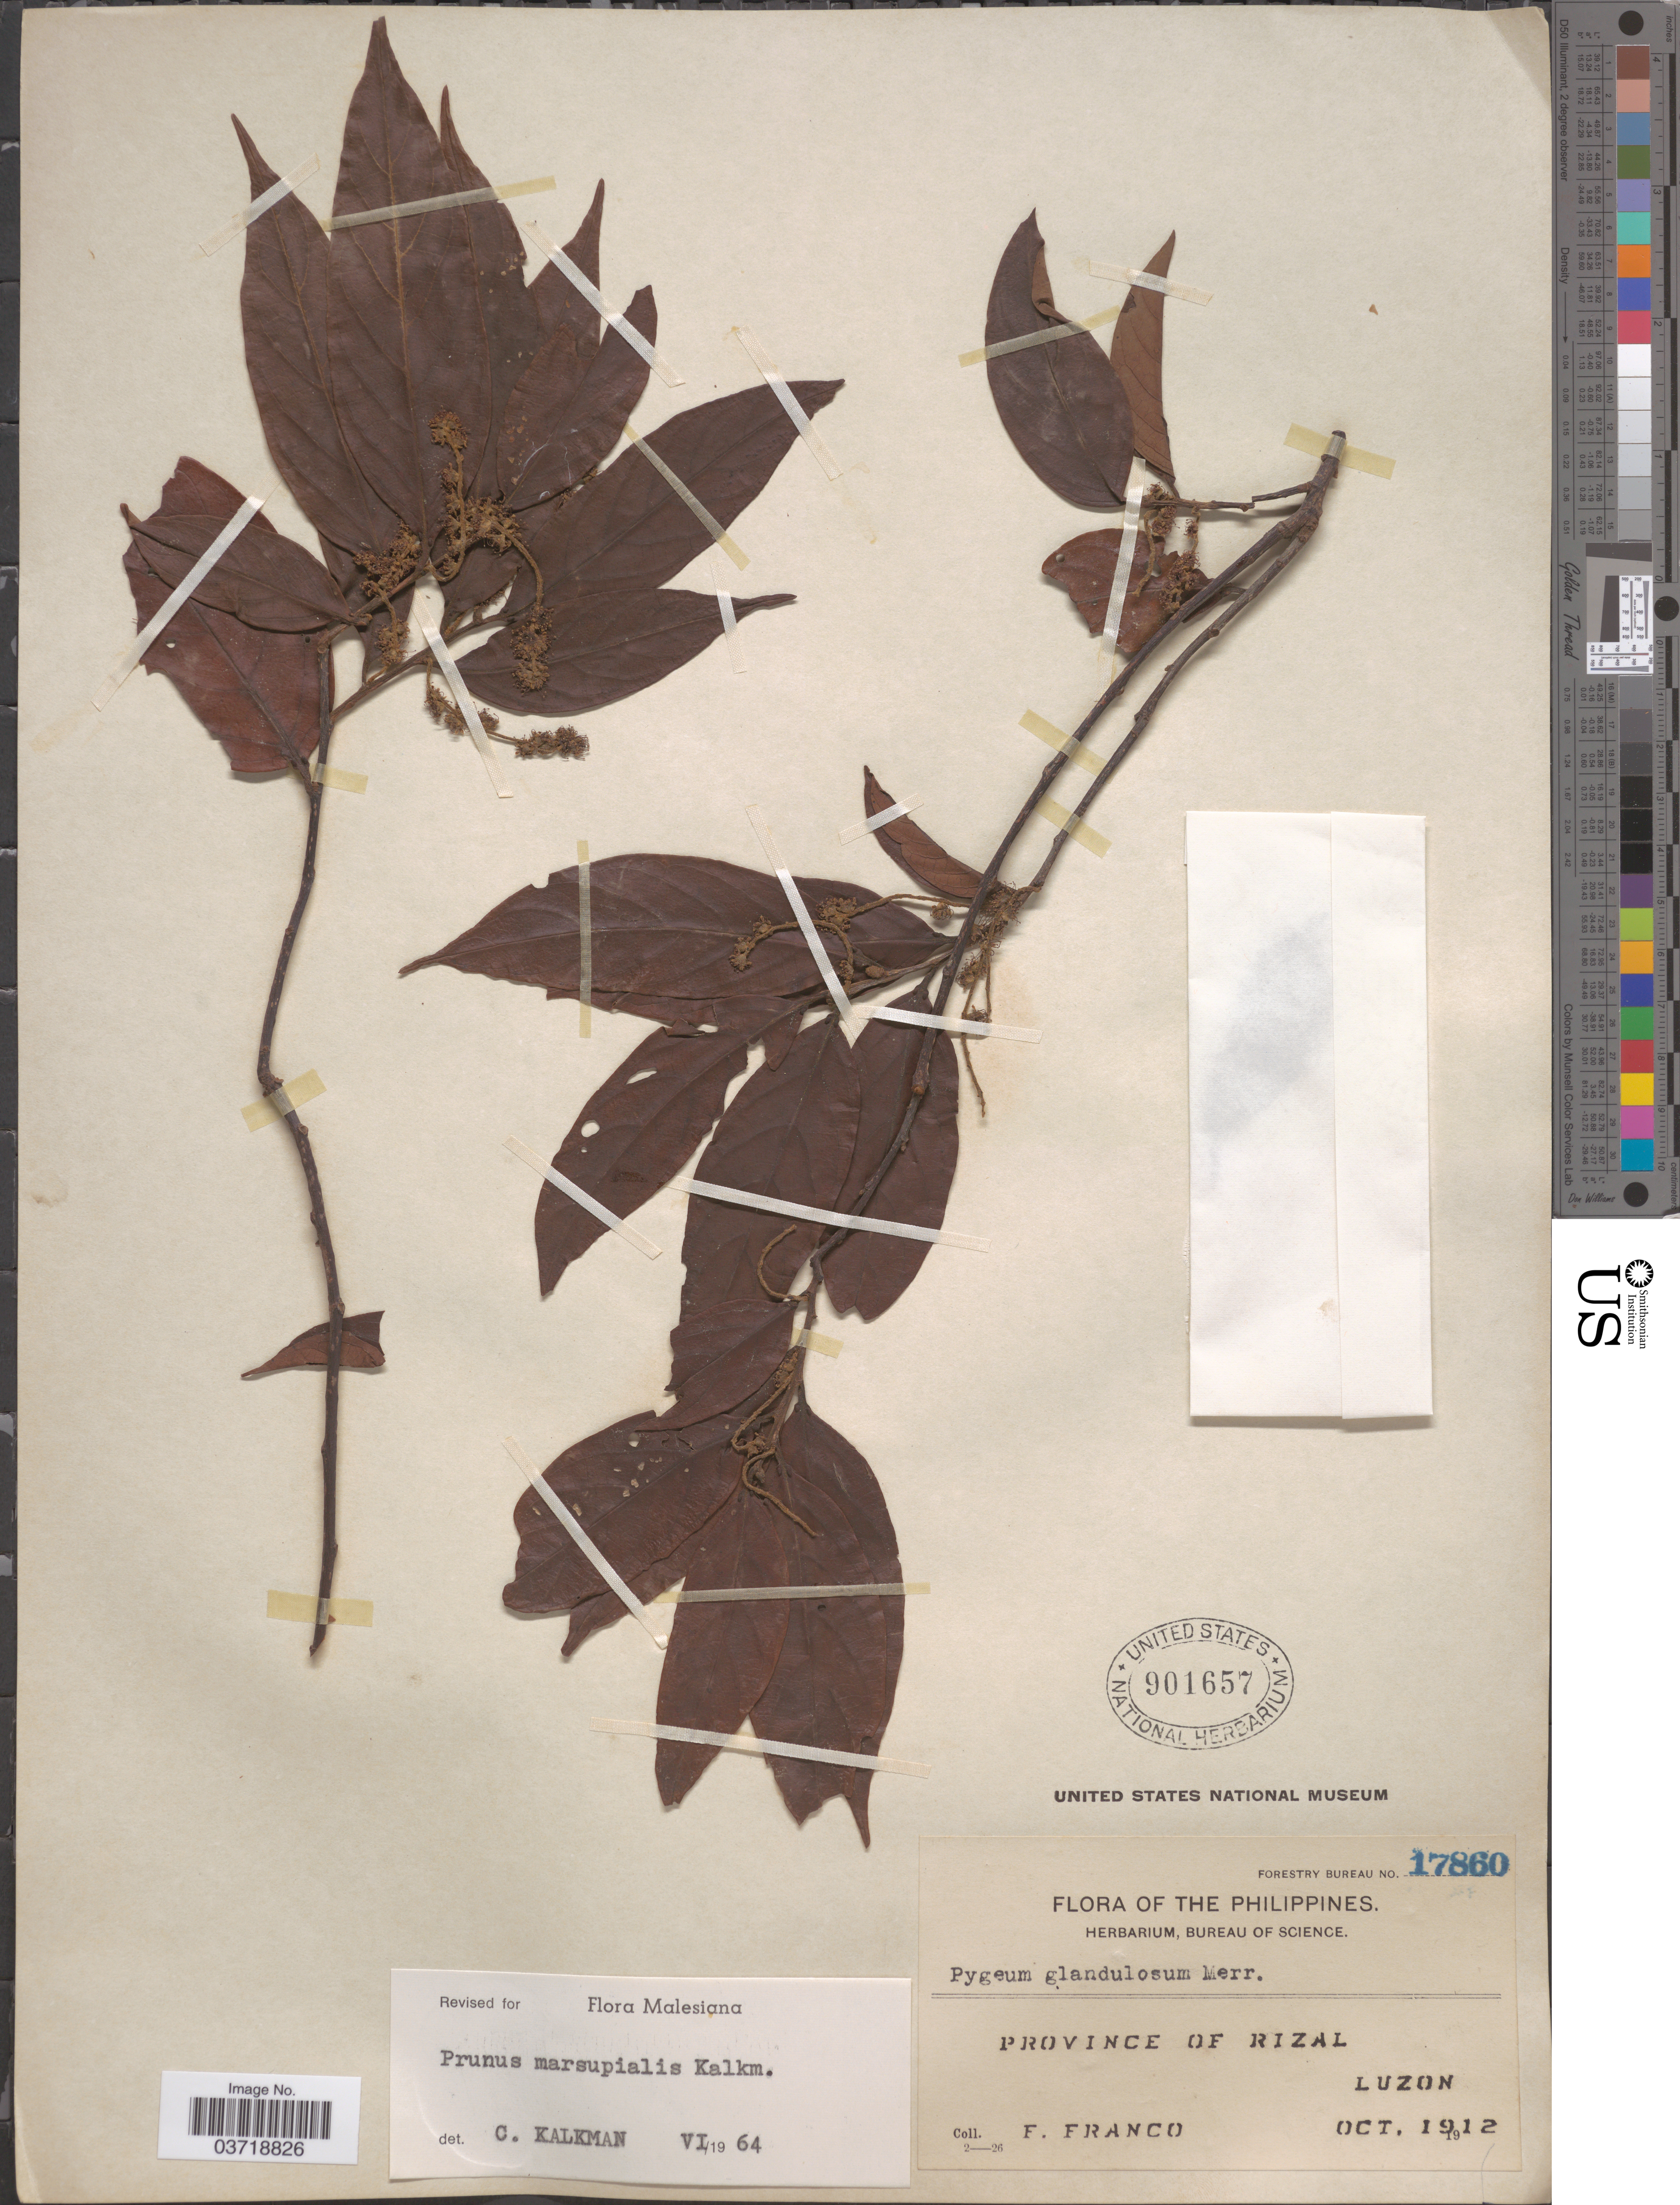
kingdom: Plantae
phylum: Tracheophyta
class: Magnoliopsida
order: Rosales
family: Rosaceae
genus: Prunus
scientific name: Prunus marsupialis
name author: Kalkman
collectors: F. Franco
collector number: Forestry Bureau 17860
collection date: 1912-10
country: Philippines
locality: Province of Rizal. Luzon.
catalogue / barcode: US 901657